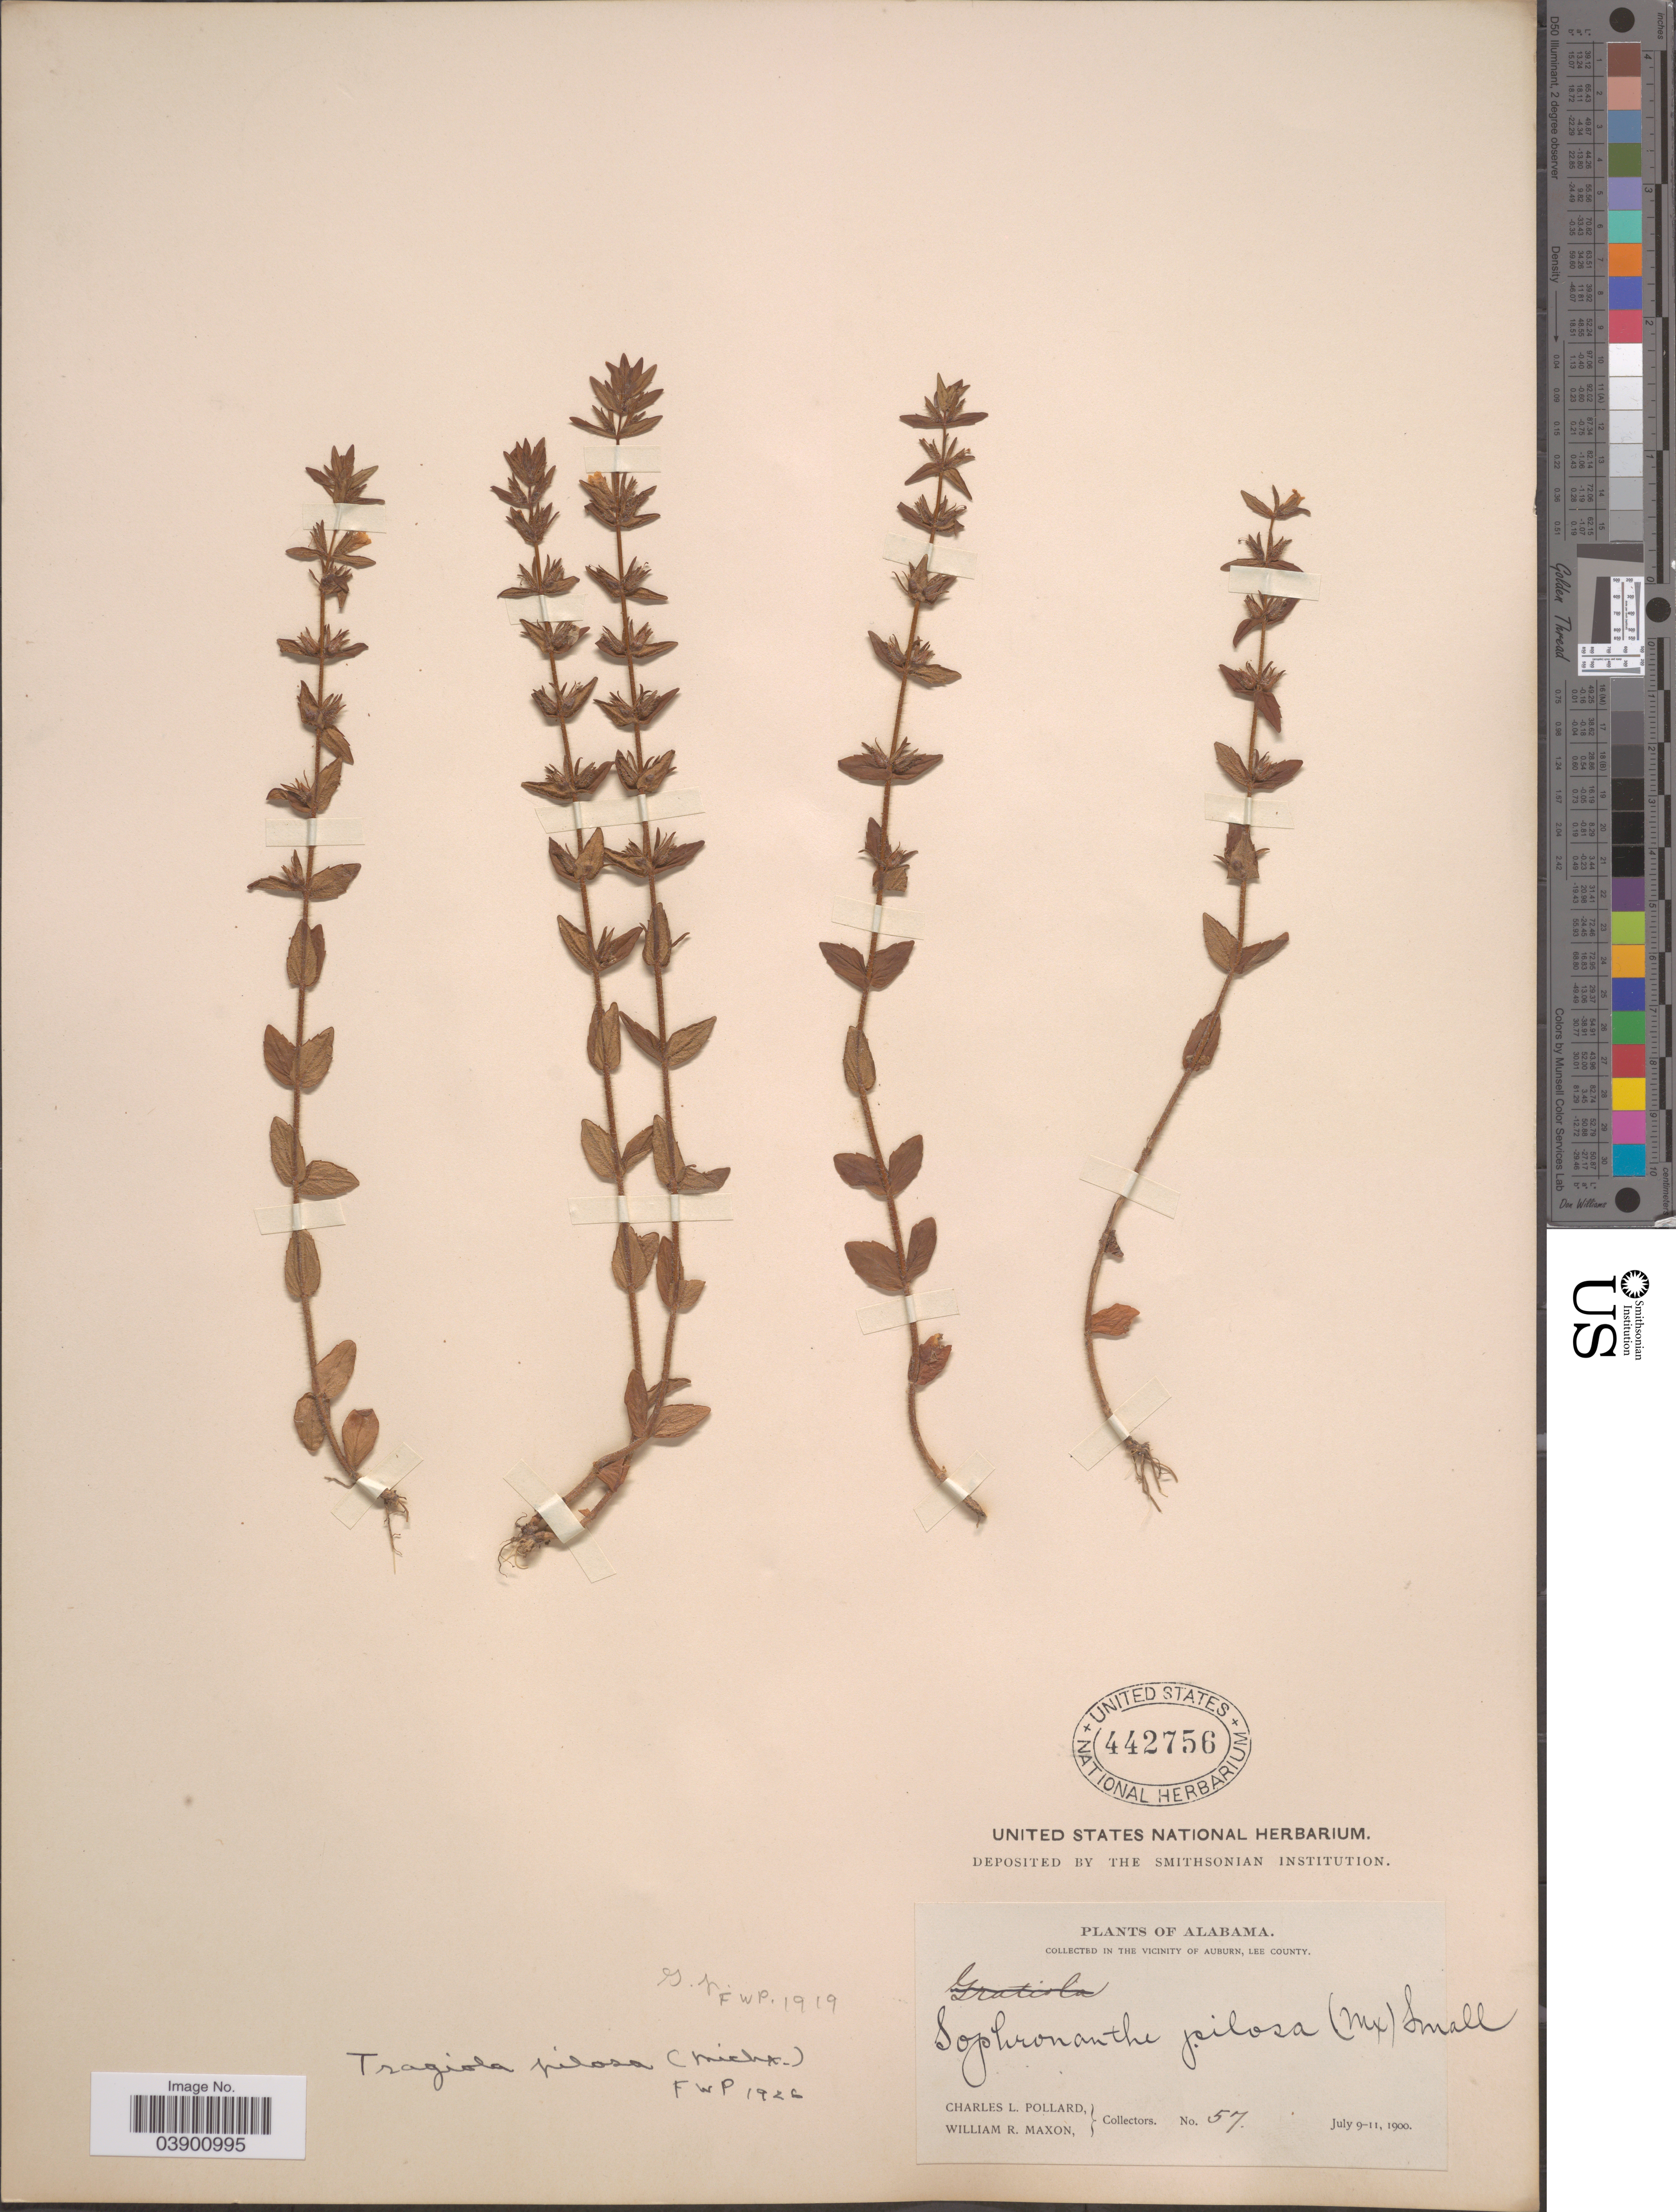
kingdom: Plantae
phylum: Tracheophyta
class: Magnoliopsida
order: Lamiales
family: Plantaginaceae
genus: Gratiola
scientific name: Gratiola pilosa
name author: Michx.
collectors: C. L. Pollard & W. R. Maxon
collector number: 57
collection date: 1900-07-09/1900-07-11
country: United States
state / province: Alabama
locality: The vicinity of Auburn, Lee County.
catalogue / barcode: US 442756